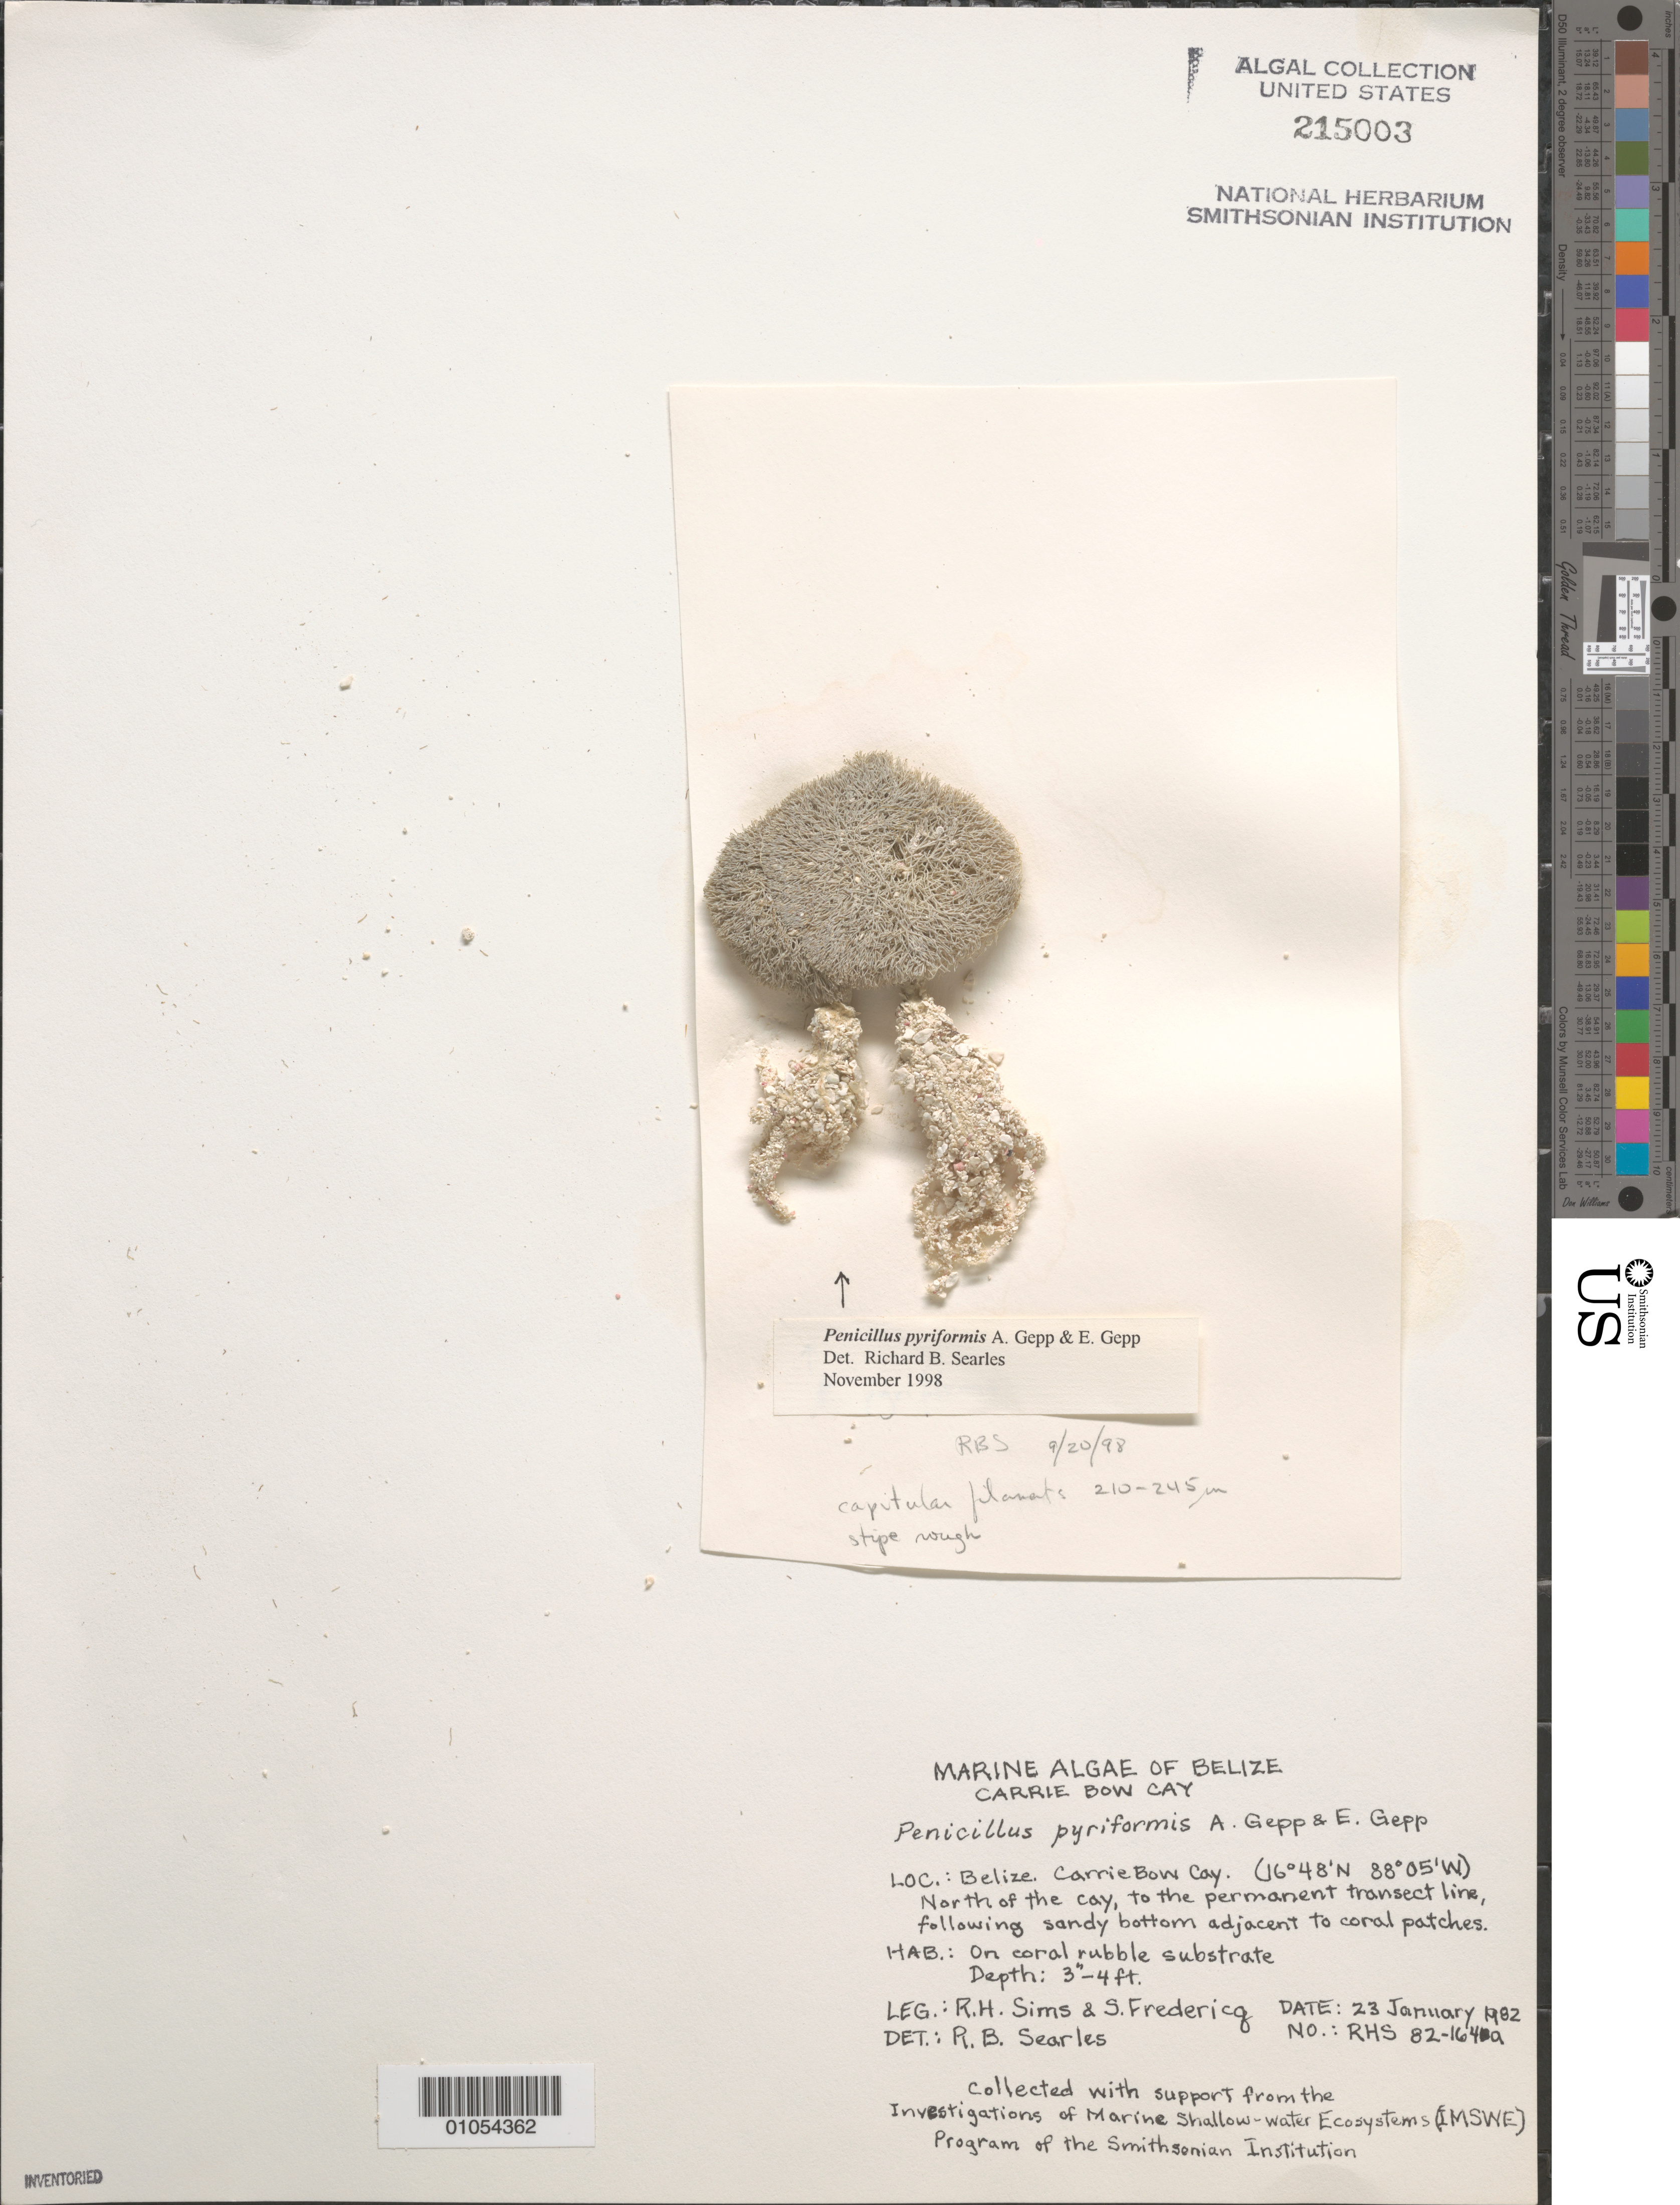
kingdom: Plantae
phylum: Chlorophyta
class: Ulvophyceae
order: Bryopsidales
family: Udoteaceae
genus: Penicillus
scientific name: Penicillus pyriformis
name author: A. Gepp & E. Gepp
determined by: Searles, R. B.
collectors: R. H. Sims & S. Fredericq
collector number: RHS 82-164A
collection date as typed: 23 Jan 1982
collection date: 1982-01-23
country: Belize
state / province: Stann Creek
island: Carrie Bow Cay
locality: North of the cay, to the permanent transect line-following sandy bottom adjacent to coral patches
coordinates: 16 48'N, 88 05'W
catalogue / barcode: US 215003